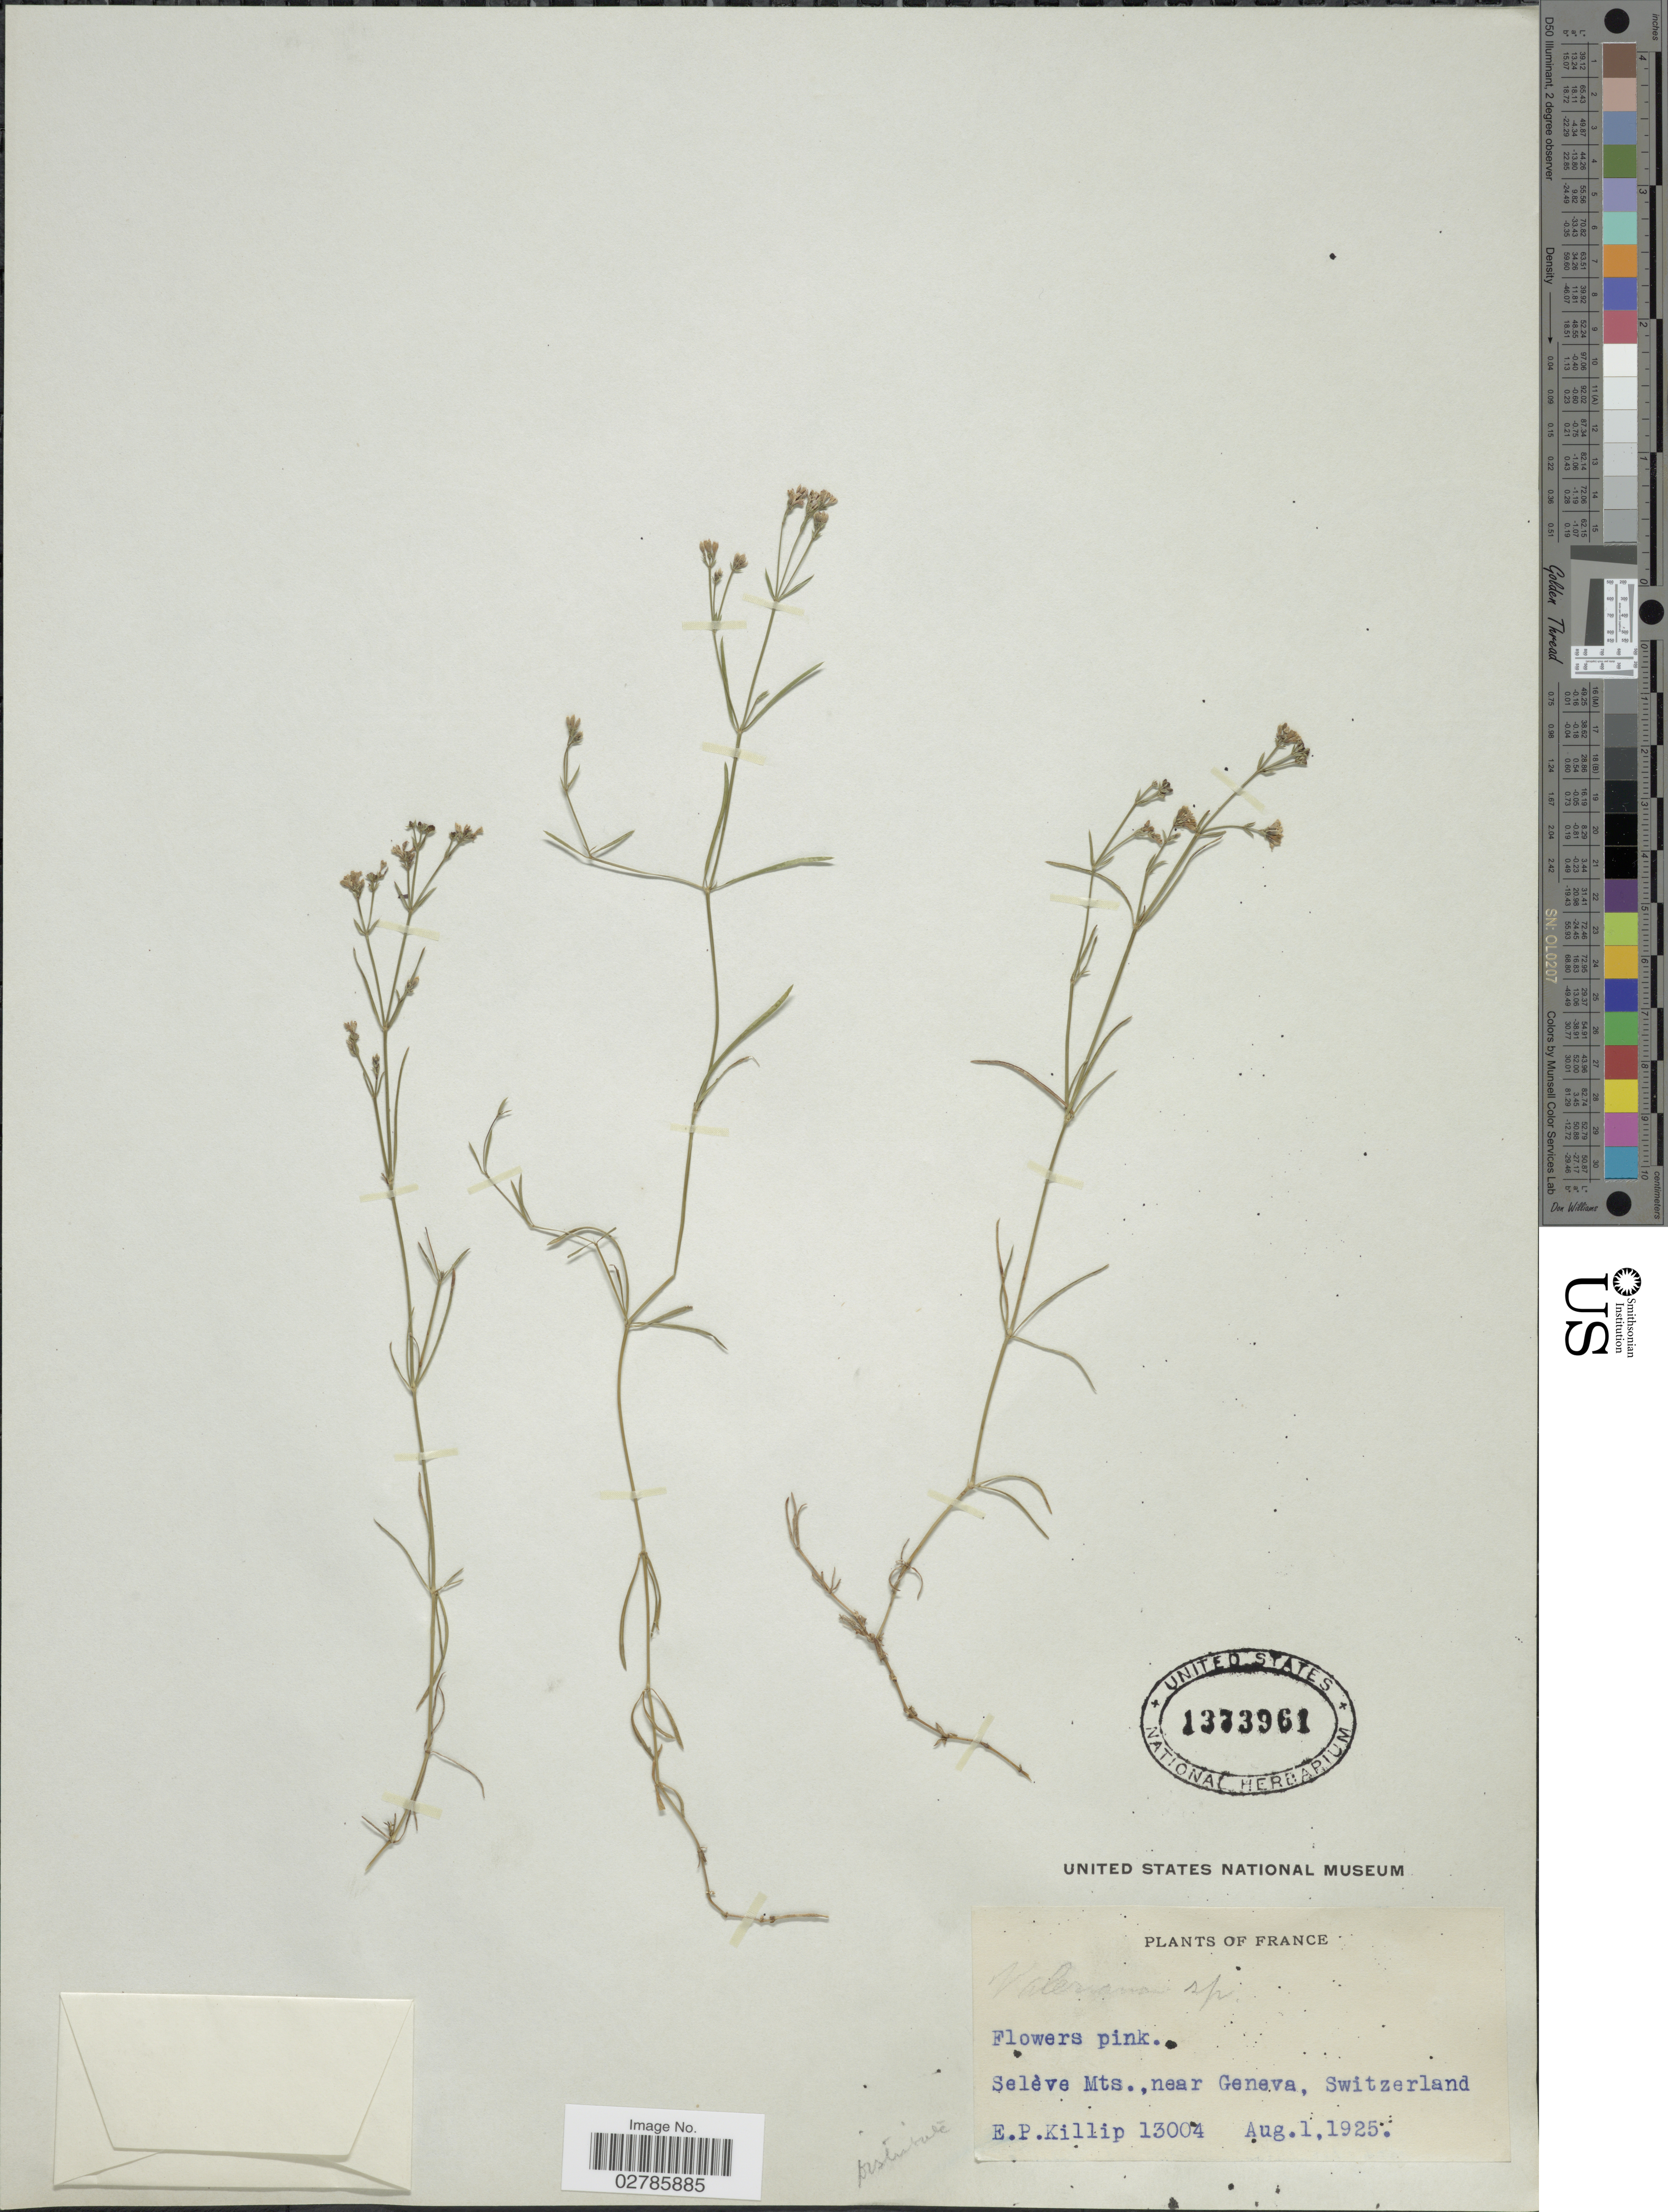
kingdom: Plantae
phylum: Tracheophyta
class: Magnoliopsida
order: Dipsacales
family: Caprifoliaceae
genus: Valeriana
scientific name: Valeriana sp.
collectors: E. P. Killip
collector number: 13004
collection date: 1925-08-01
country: France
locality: Selève Mts., near Geneva, Switzerland.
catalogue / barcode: US 1373961